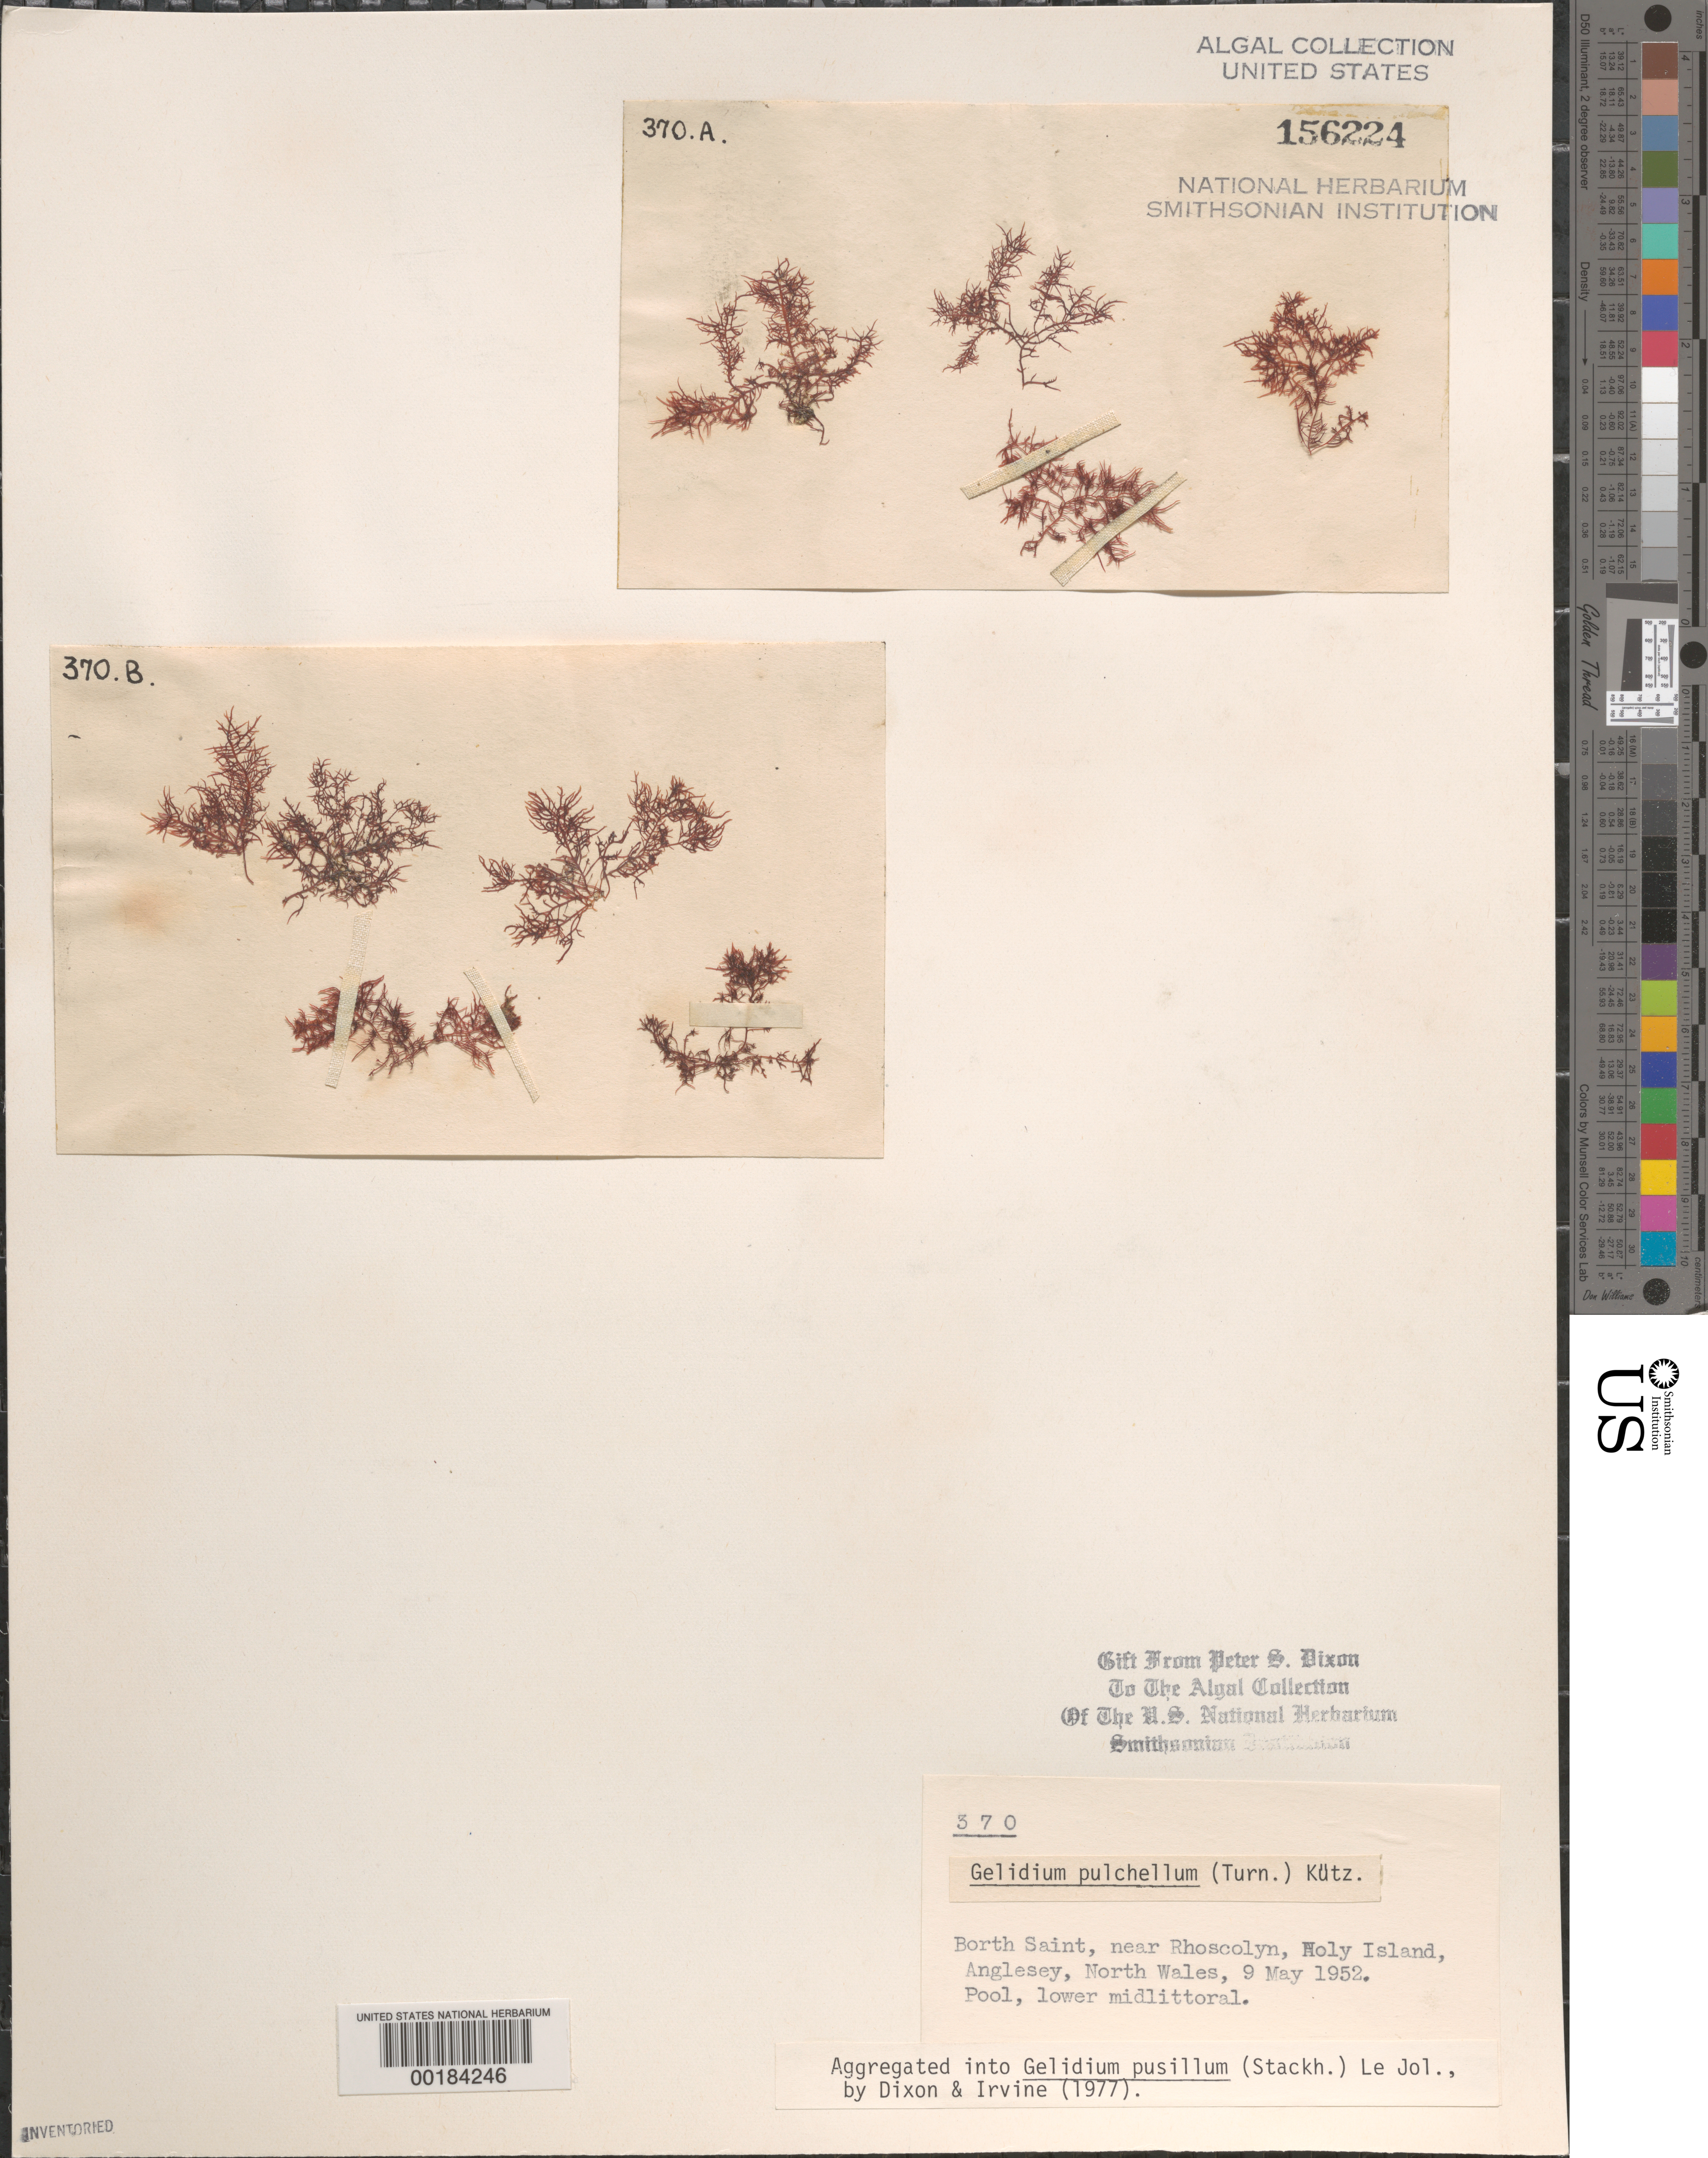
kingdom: Plantae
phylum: Rhodophyta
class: Florideophyceae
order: Gelidiales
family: Gelidiaceae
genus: Gelidium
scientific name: Gelidium pusillum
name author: (Stackh.) Le Jol.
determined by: Dixon, P. S.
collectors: P. S. Dixon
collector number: PSD 370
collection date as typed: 09 May 1952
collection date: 1952-05-09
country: United Kingdom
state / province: Wales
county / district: Gwynedd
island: Anglesey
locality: Borth Saint, Holy Island, near Rhoscolyn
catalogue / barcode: US 156224